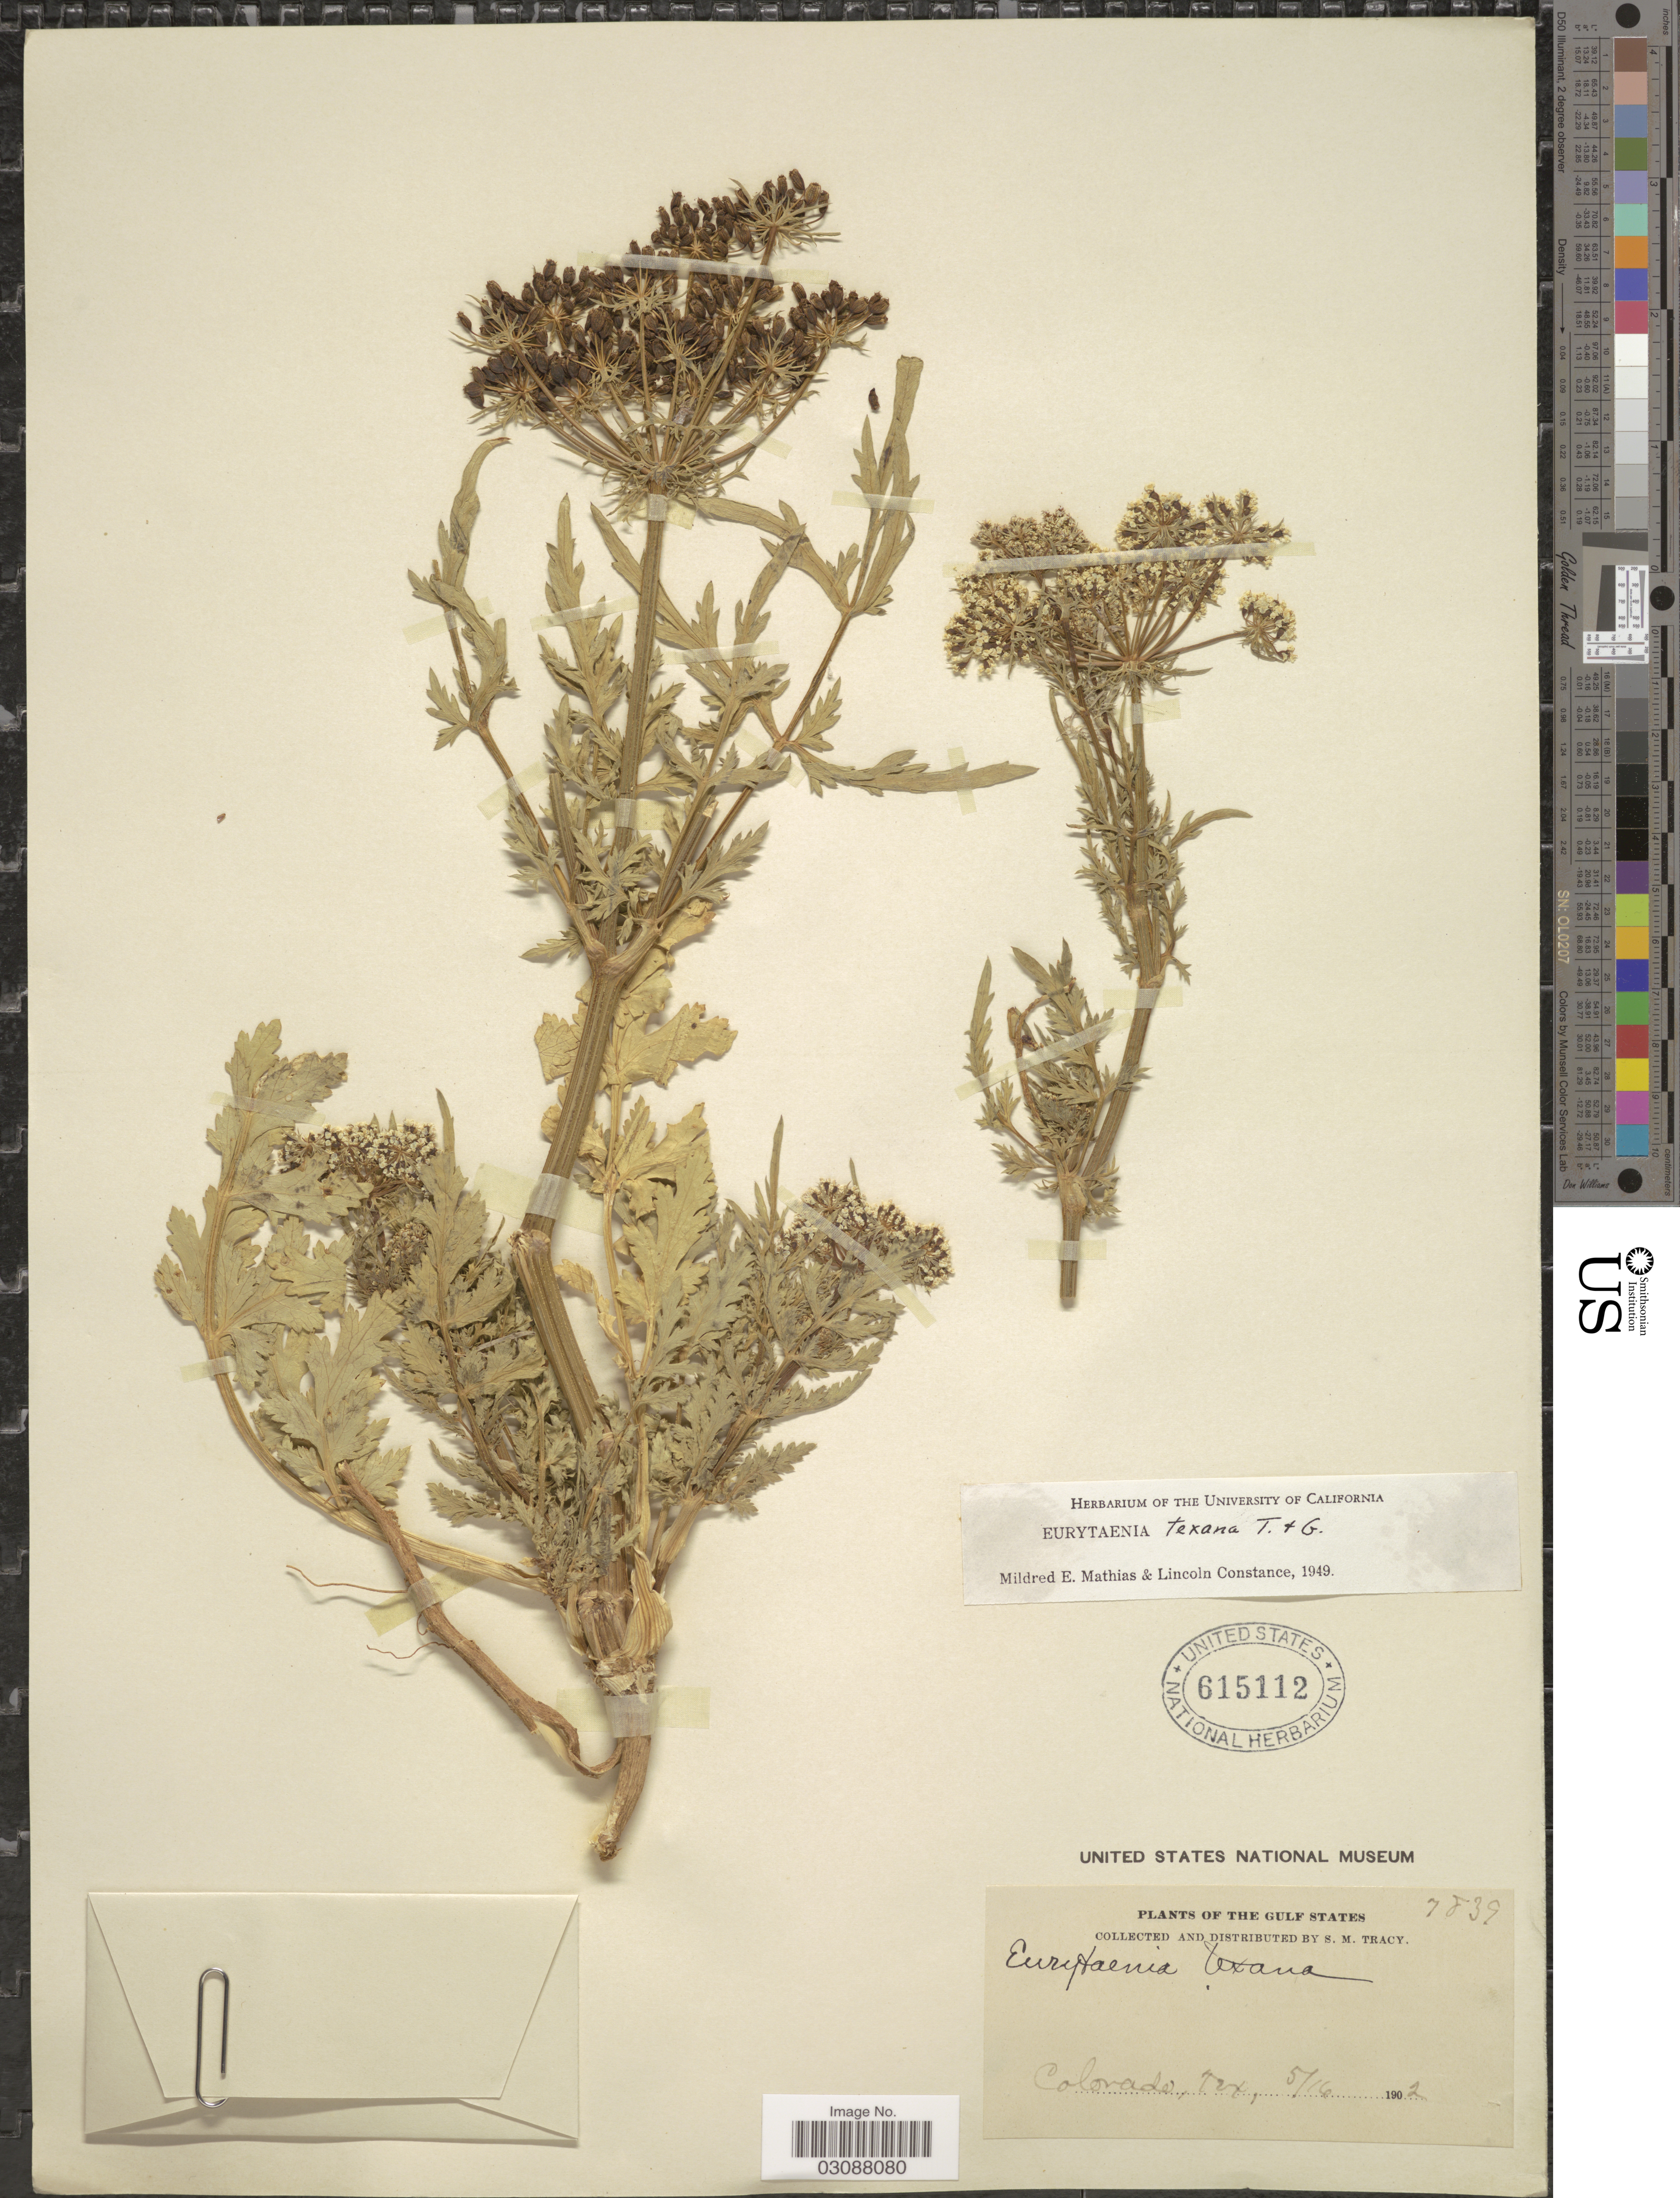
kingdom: Plantae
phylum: Tracheophyta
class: Magnoliopsida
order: Apiales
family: Apiaceae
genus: Eurytaenia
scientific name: Eurytaenia texana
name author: Torr. & A. Gray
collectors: S. M. Tracy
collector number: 7839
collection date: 1902-05-16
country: United States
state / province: Texas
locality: The Gulf States. Colorado.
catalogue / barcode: US 615112